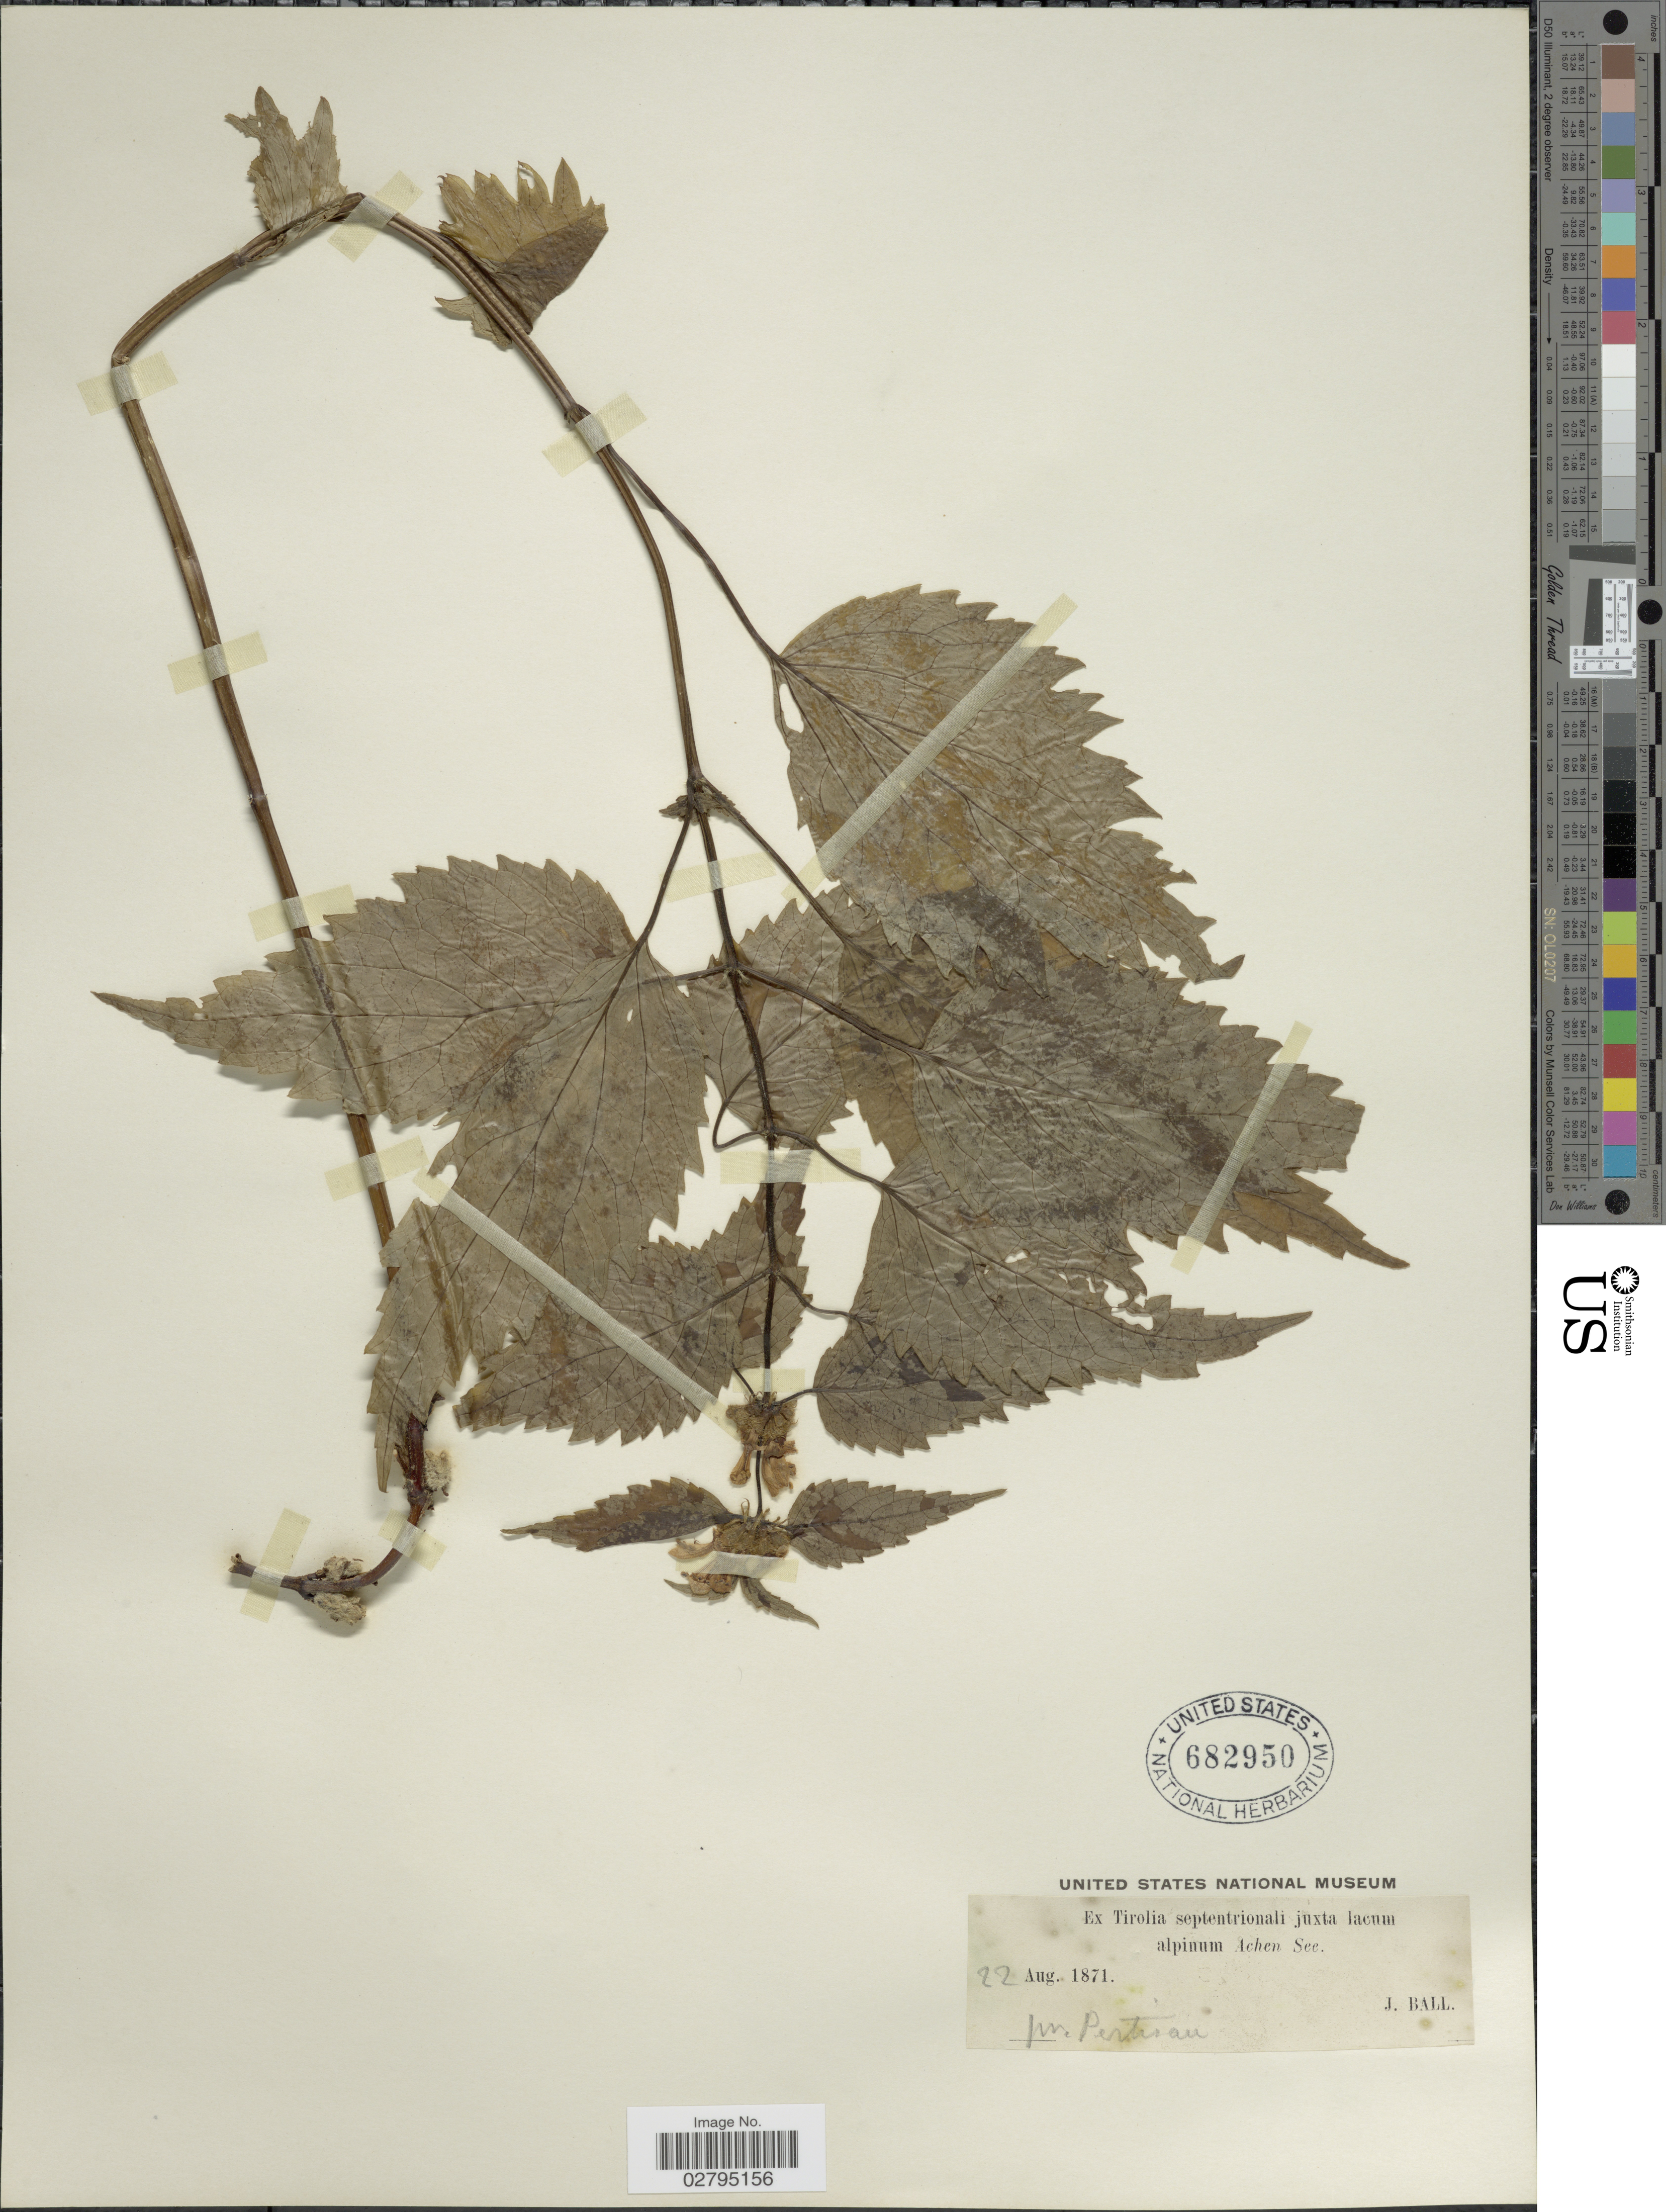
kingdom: Plantae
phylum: Tracheophyta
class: Magnoliopsida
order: Lamiales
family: Lamiaceae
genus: Lamium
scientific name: Lamium sp.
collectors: J. Ball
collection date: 1871-08-22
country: Austria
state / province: Tirol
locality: Tirolia septentrionali juxta lacum alpinum Achen See., pr. Pertisan.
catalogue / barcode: US 682950